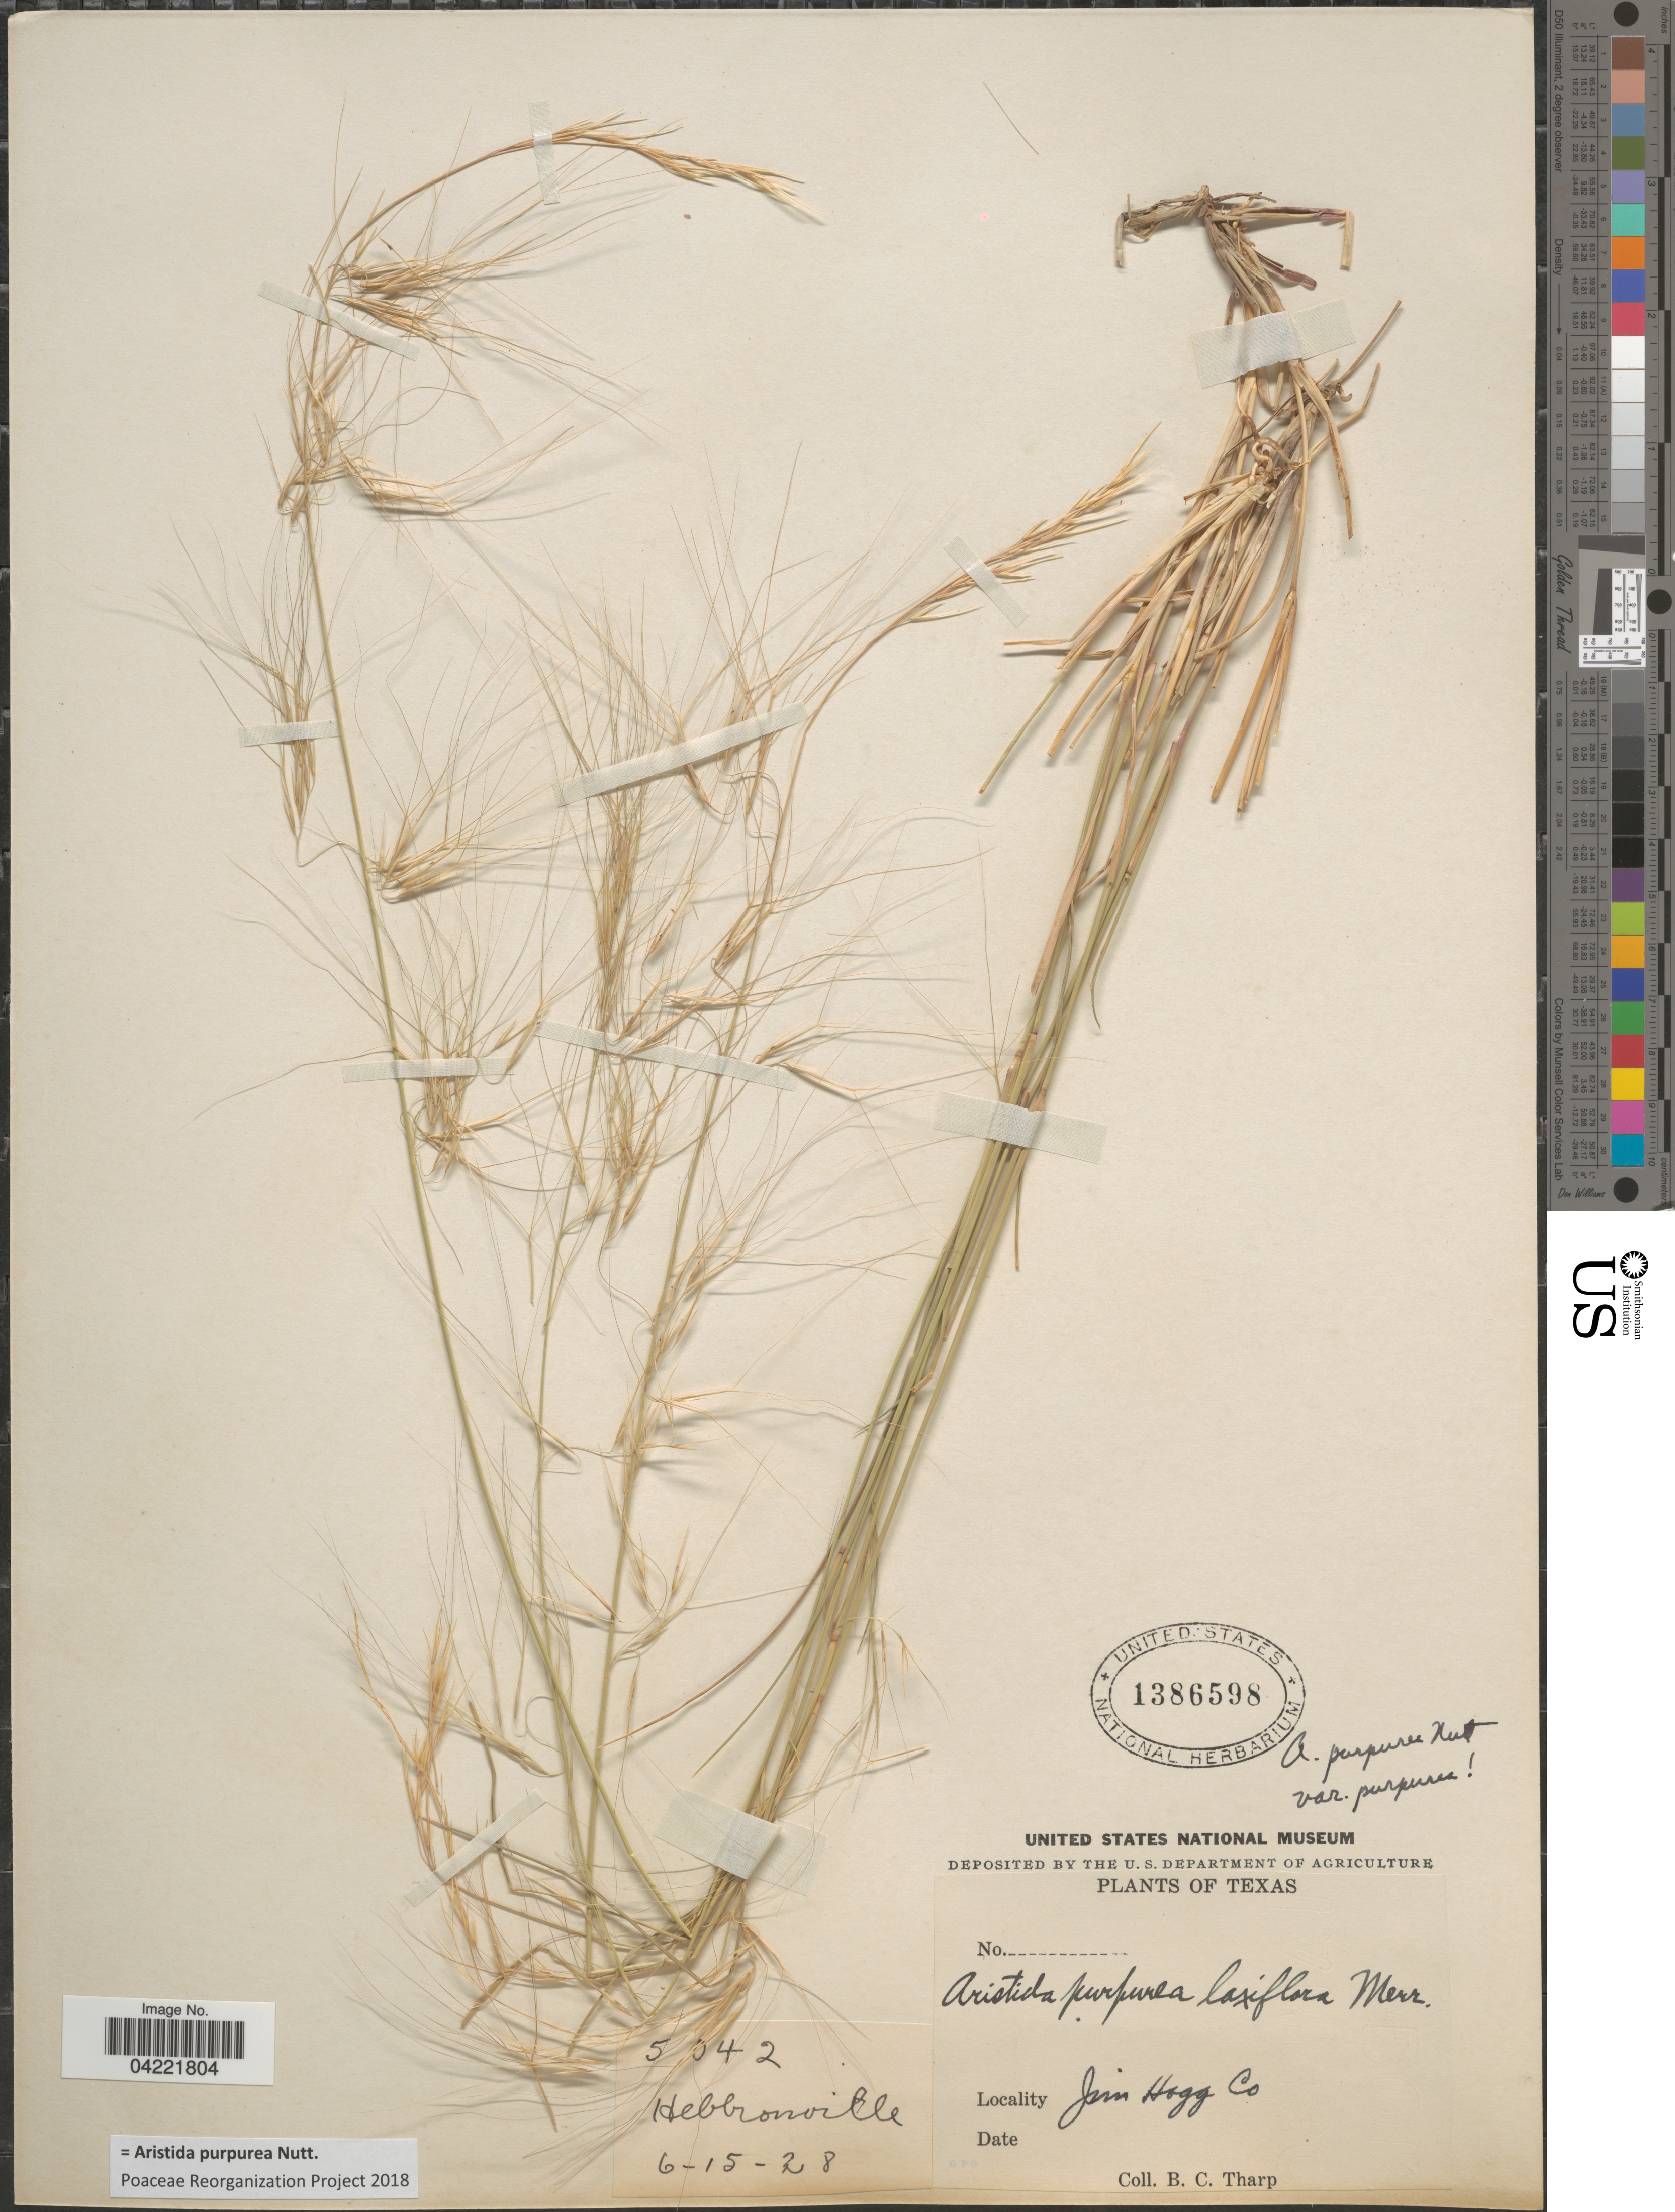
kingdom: Plantae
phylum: Tracheophyta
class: Liliopsida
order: Poales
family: Poaceae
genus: Aristida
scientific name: Aristida purpurea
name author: Nutt.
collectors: B. C. Tharp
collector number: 5042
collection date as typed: Transcribed d/m/y: 15/6/28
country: United States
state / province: Texas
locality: Hebbronville. Jim Hogg Co.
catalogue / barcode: US 1386598